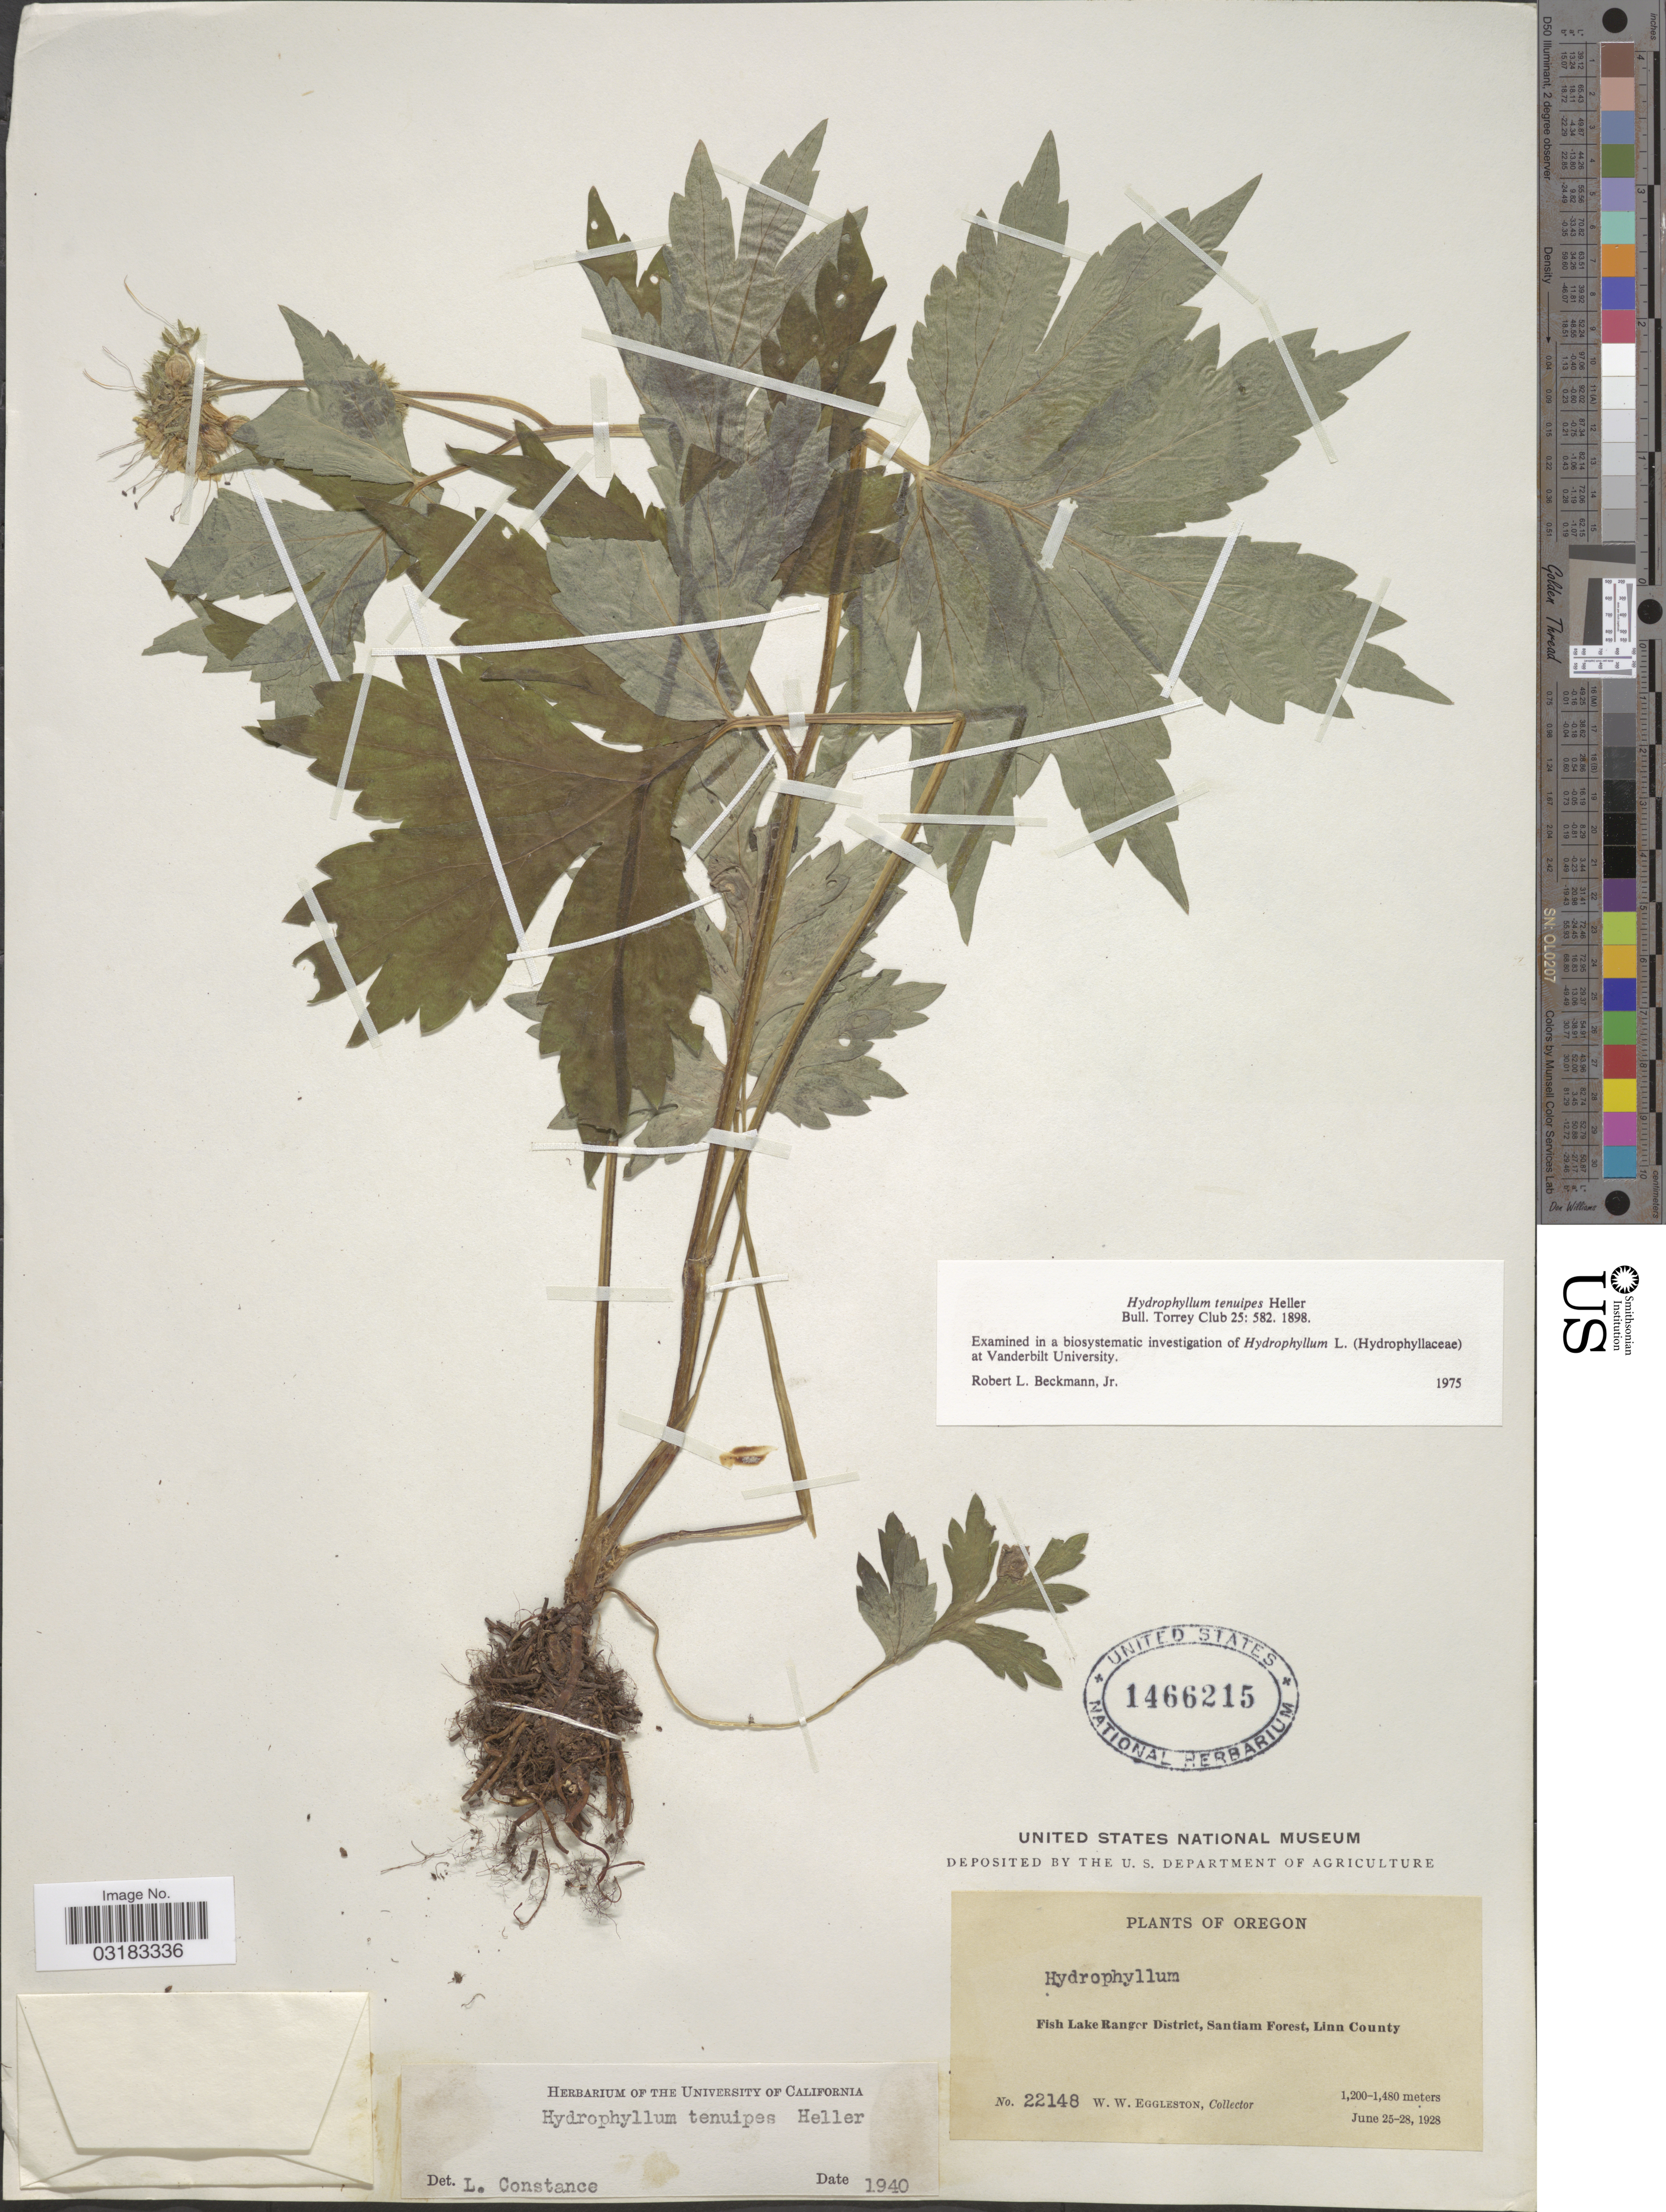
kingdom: Plantae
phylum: Tracheophyta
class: Magnoliopsida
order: Boraginales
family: Hydrophyllaceae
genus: Hydrophyllum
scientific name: Hydrophyllum tenuipes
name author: A. Heller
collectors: W. W. Eggleston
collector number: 22148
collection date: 1928-06-25/1928-06-28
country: United States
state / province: Oregon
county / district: Linn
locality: Fish Lake Ranger District, Santiam Forest, Linn County.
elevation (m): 1200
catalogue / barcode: US 1466215